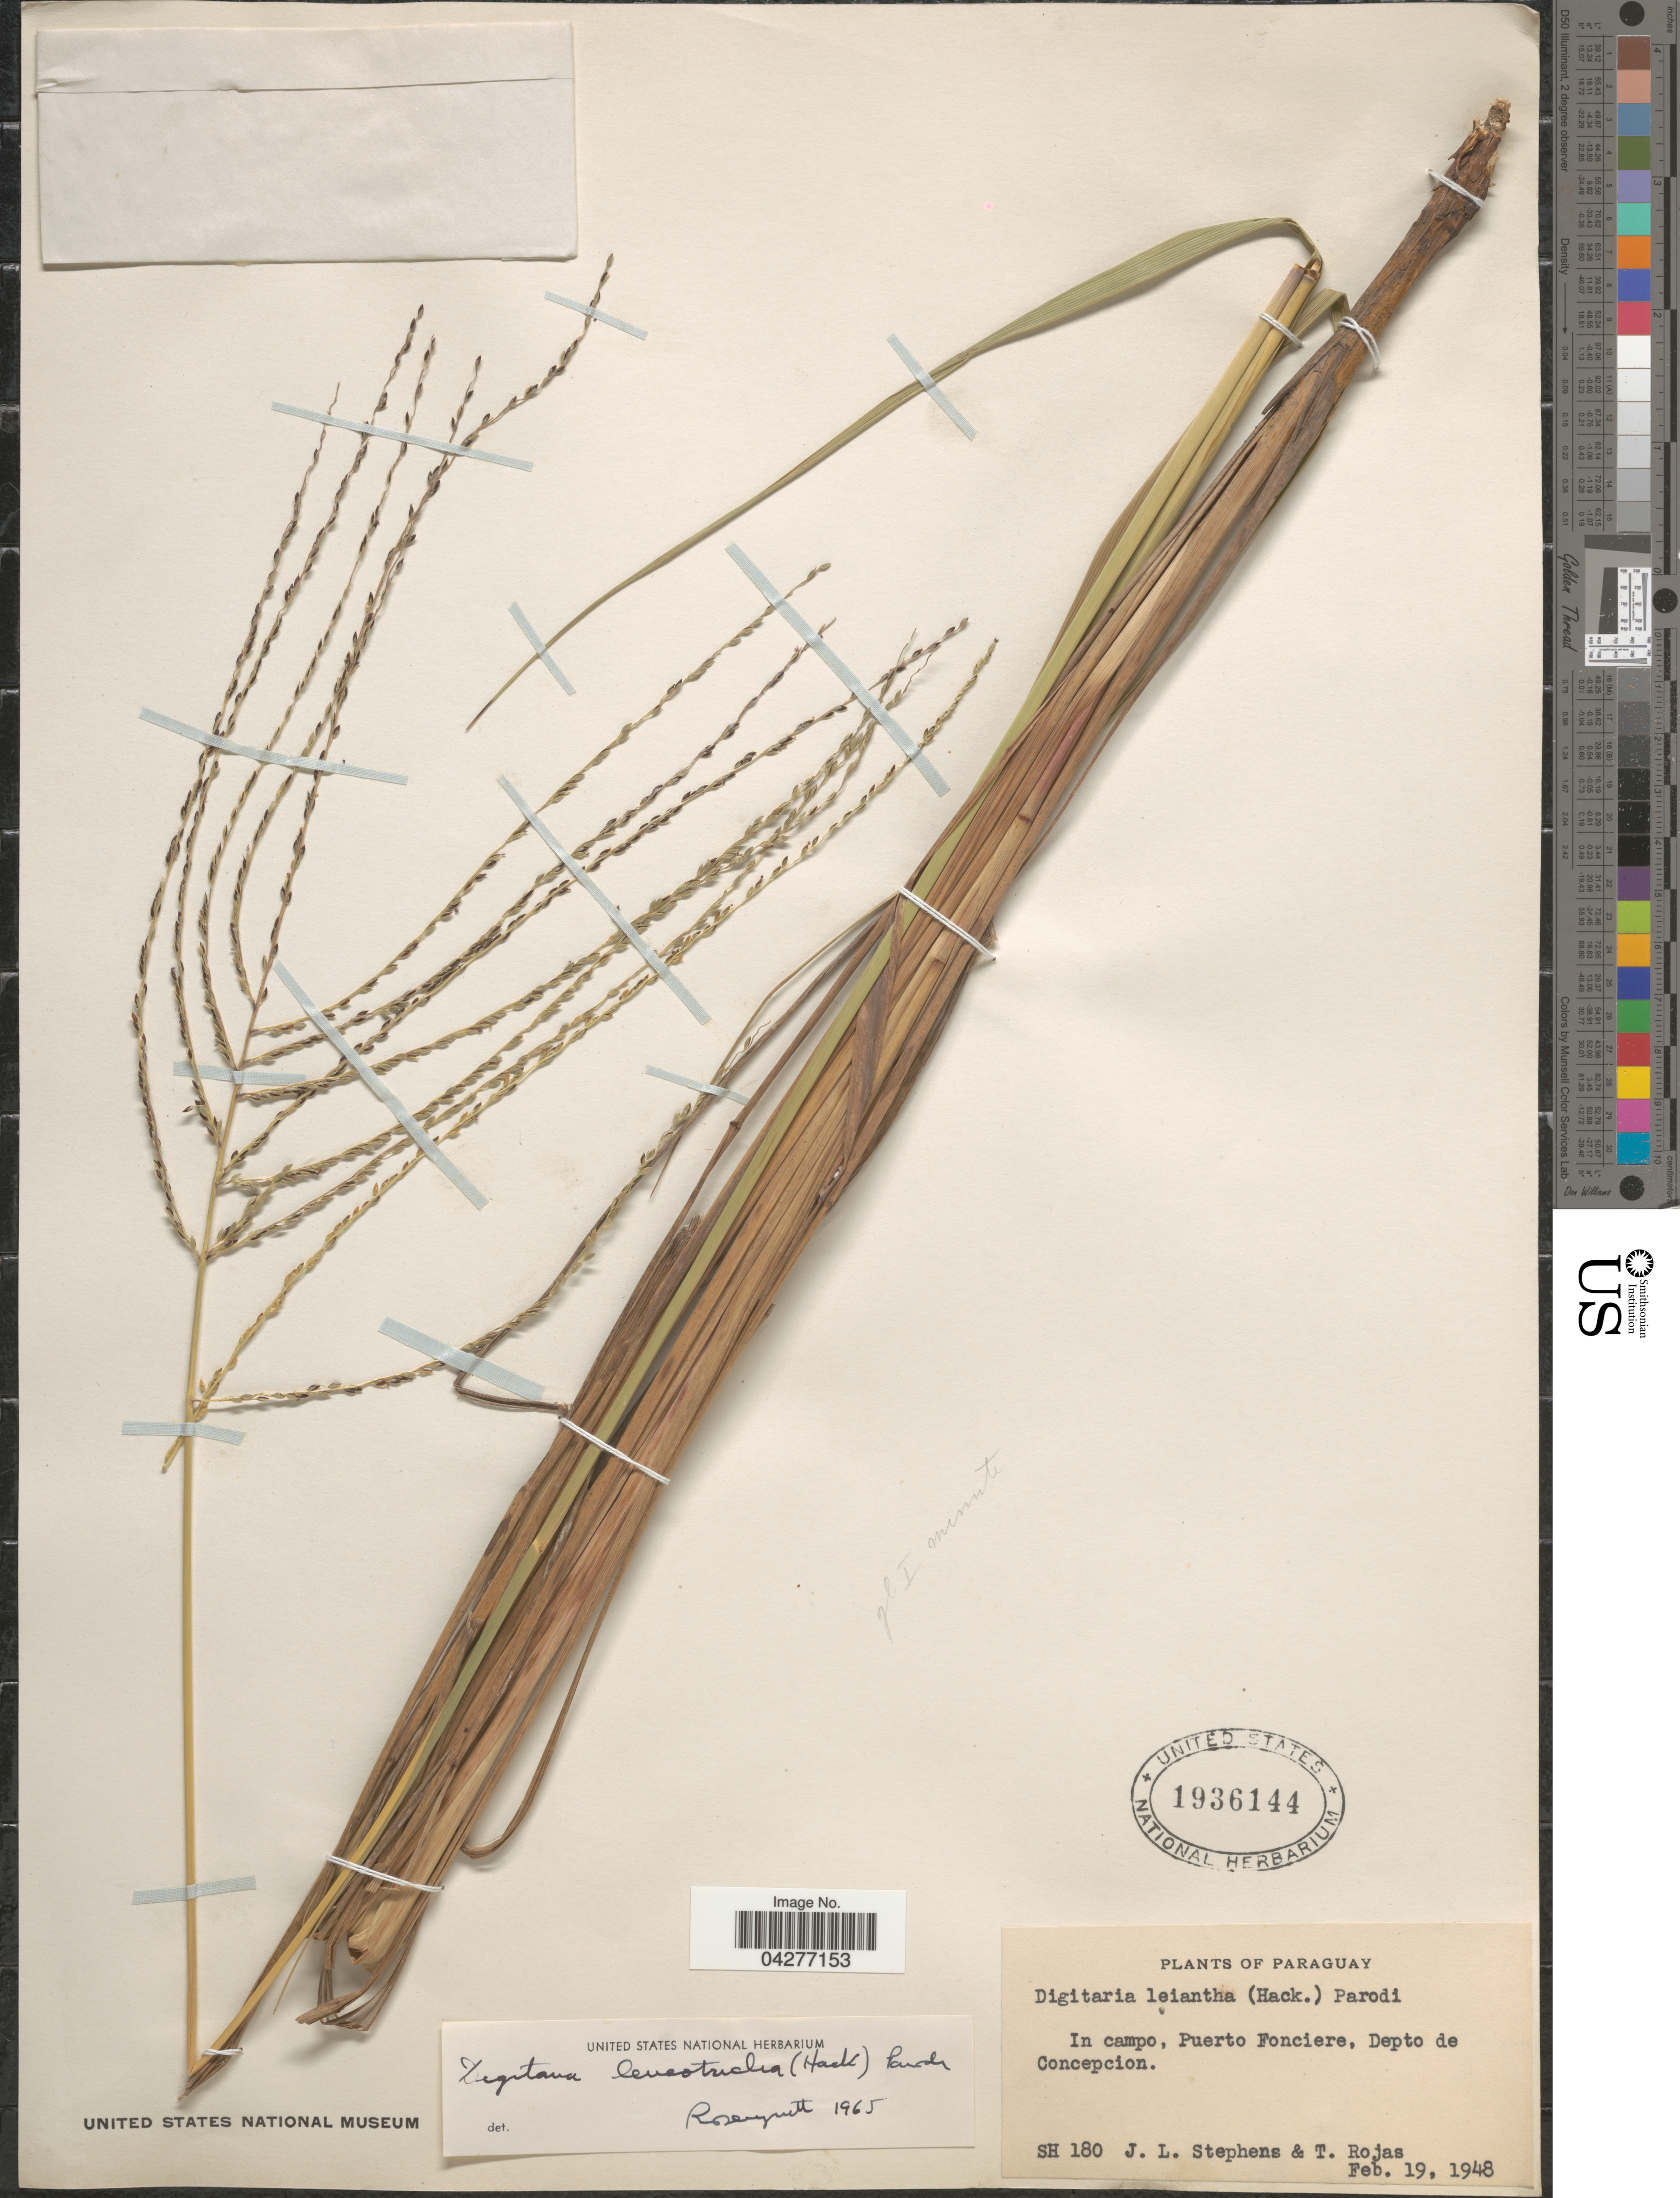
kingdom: Plantae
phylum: Tracheophyta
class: Liliopsida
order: Poales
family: Poaceae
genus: Digitaria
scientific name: Digitaria lehmanniana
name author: Henr.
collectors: J. Stephens & T. Rojas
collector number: SH180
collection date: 1948-02-19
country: Paraguay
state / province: Concepcion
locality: In campo, Puerto Fonciere, Depto de Concepcion.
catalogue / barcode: US 1936144